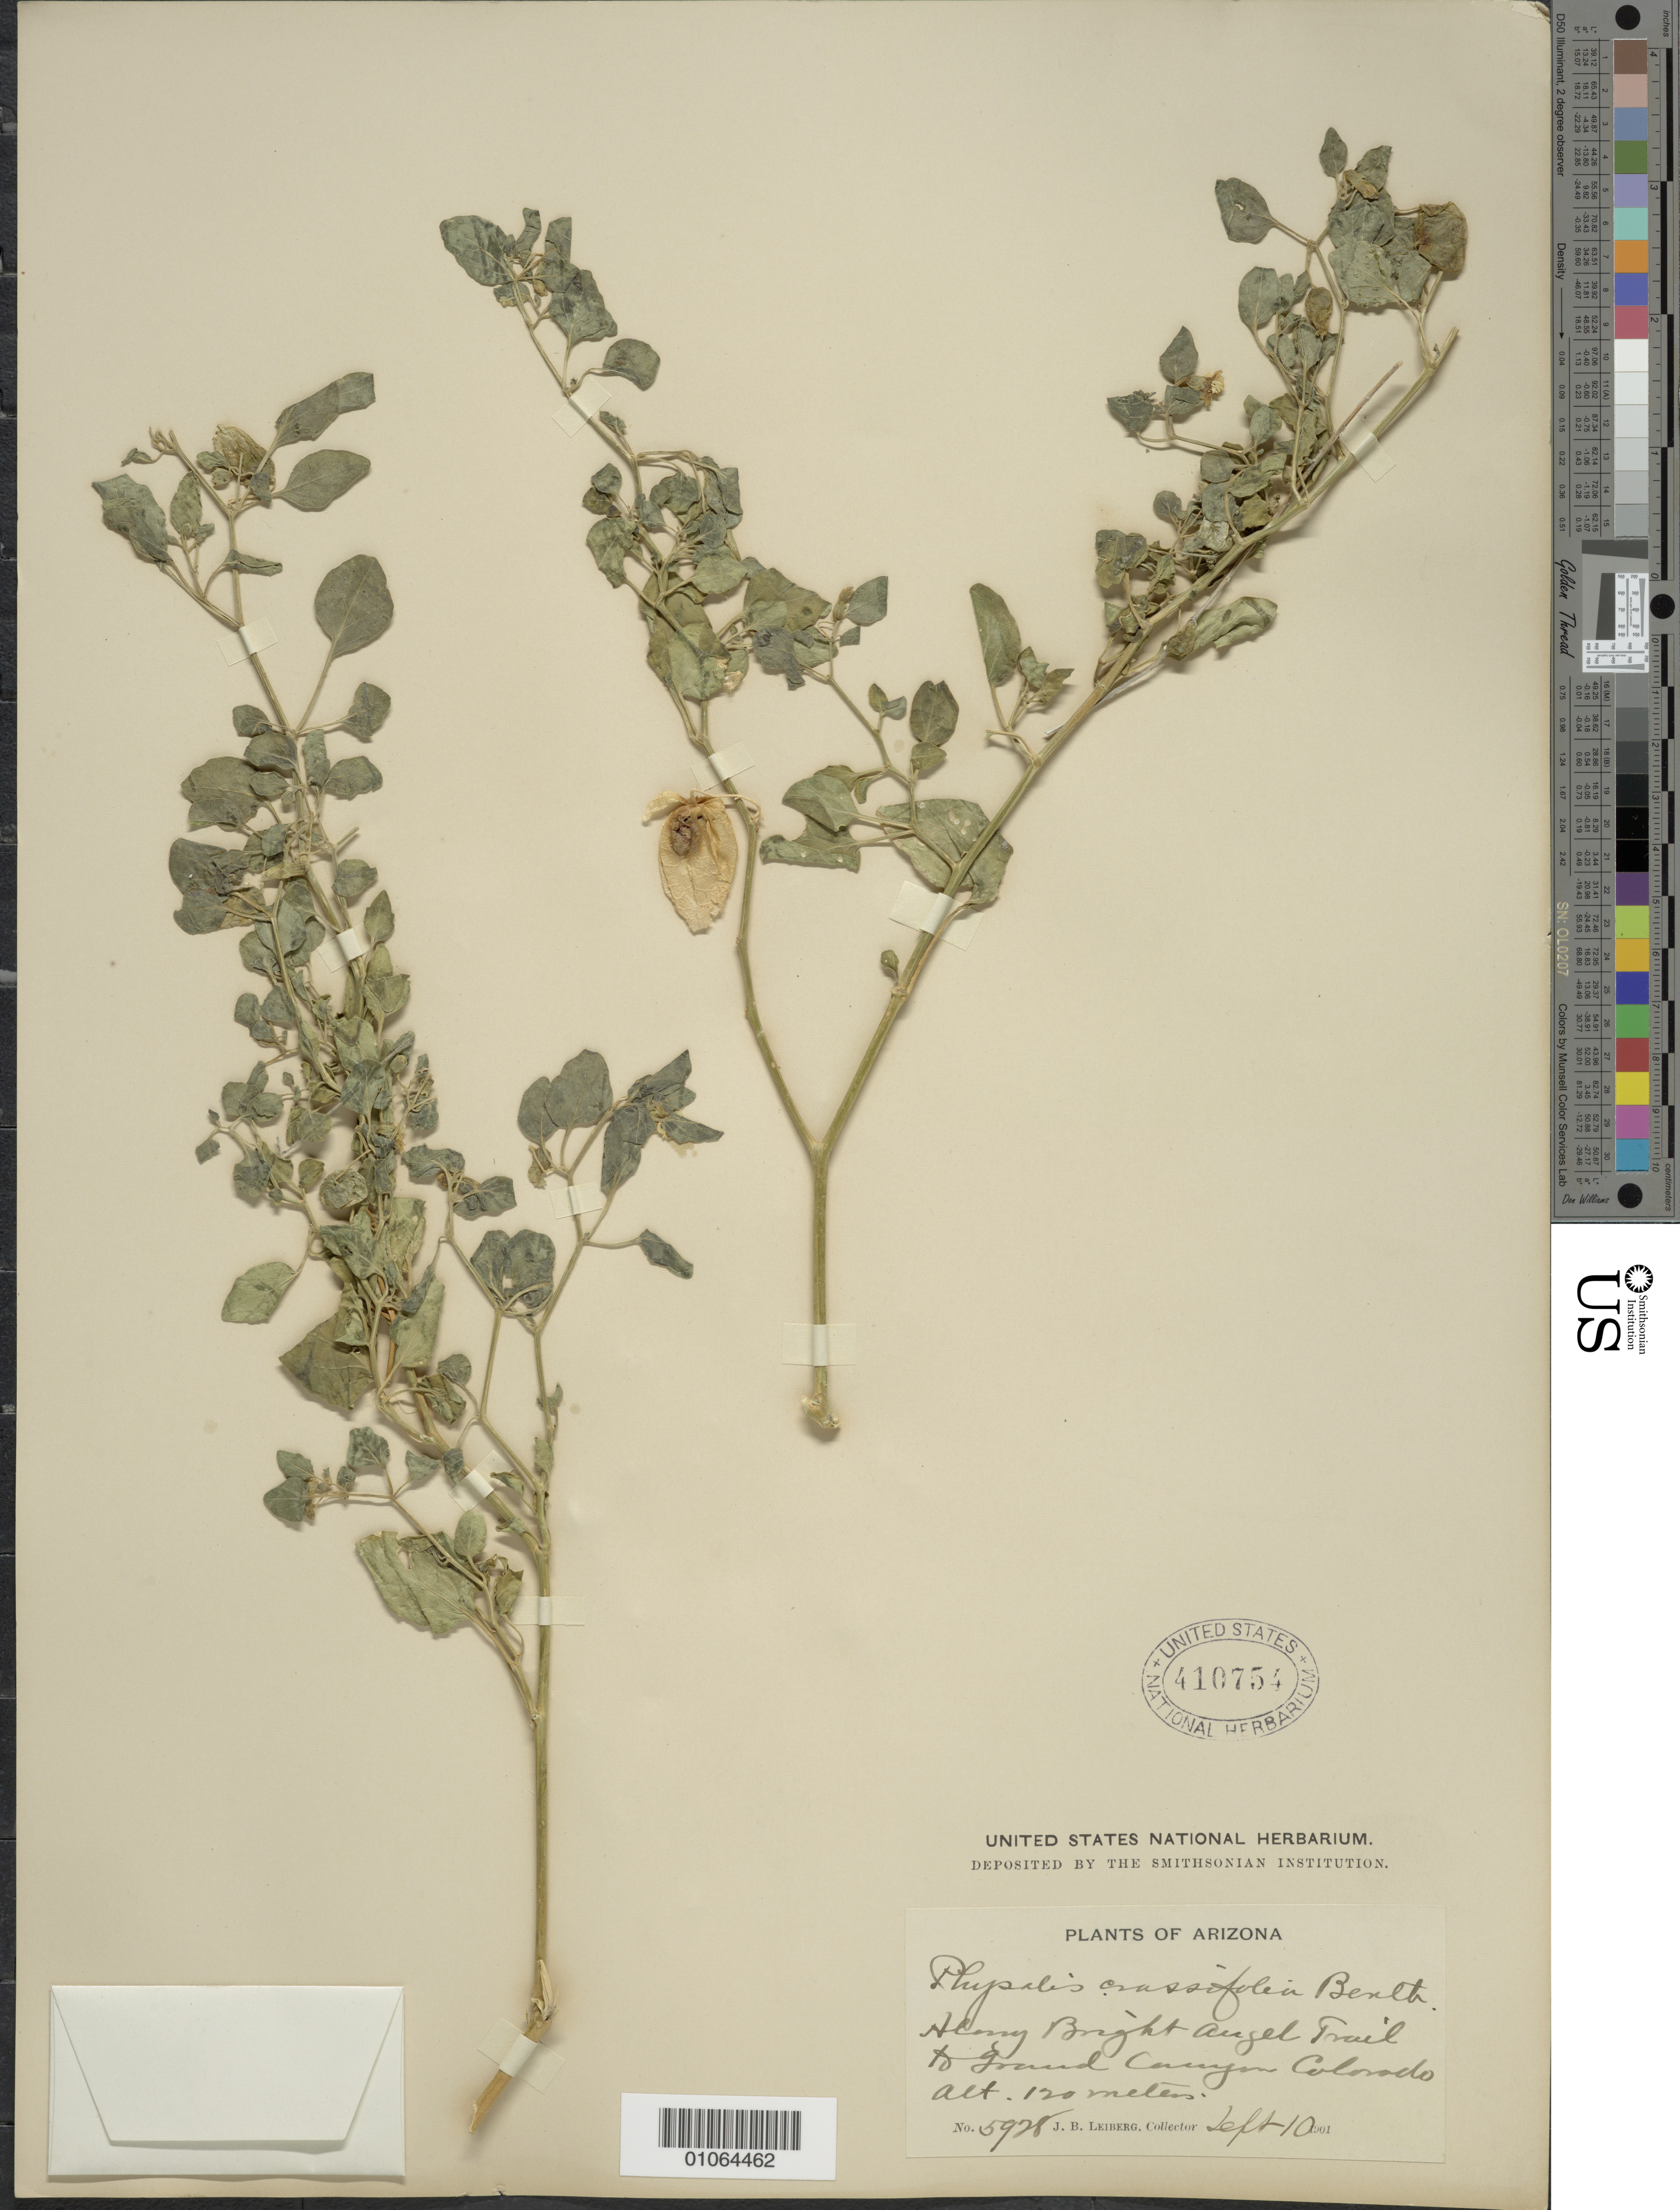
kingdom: Plantae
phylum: Tracheophyta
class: Magnoliopsida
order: Solanales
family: Solanaceae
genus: Physalis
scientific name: Physalis crassifolia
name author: Benth.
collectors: J. B. Leiberg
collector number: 5928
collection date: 1901-09-10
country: United States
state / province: Arizona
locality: Along Bright Angel Trail to Grand Canyon Colorado.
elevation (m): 120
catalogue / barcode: US 410754